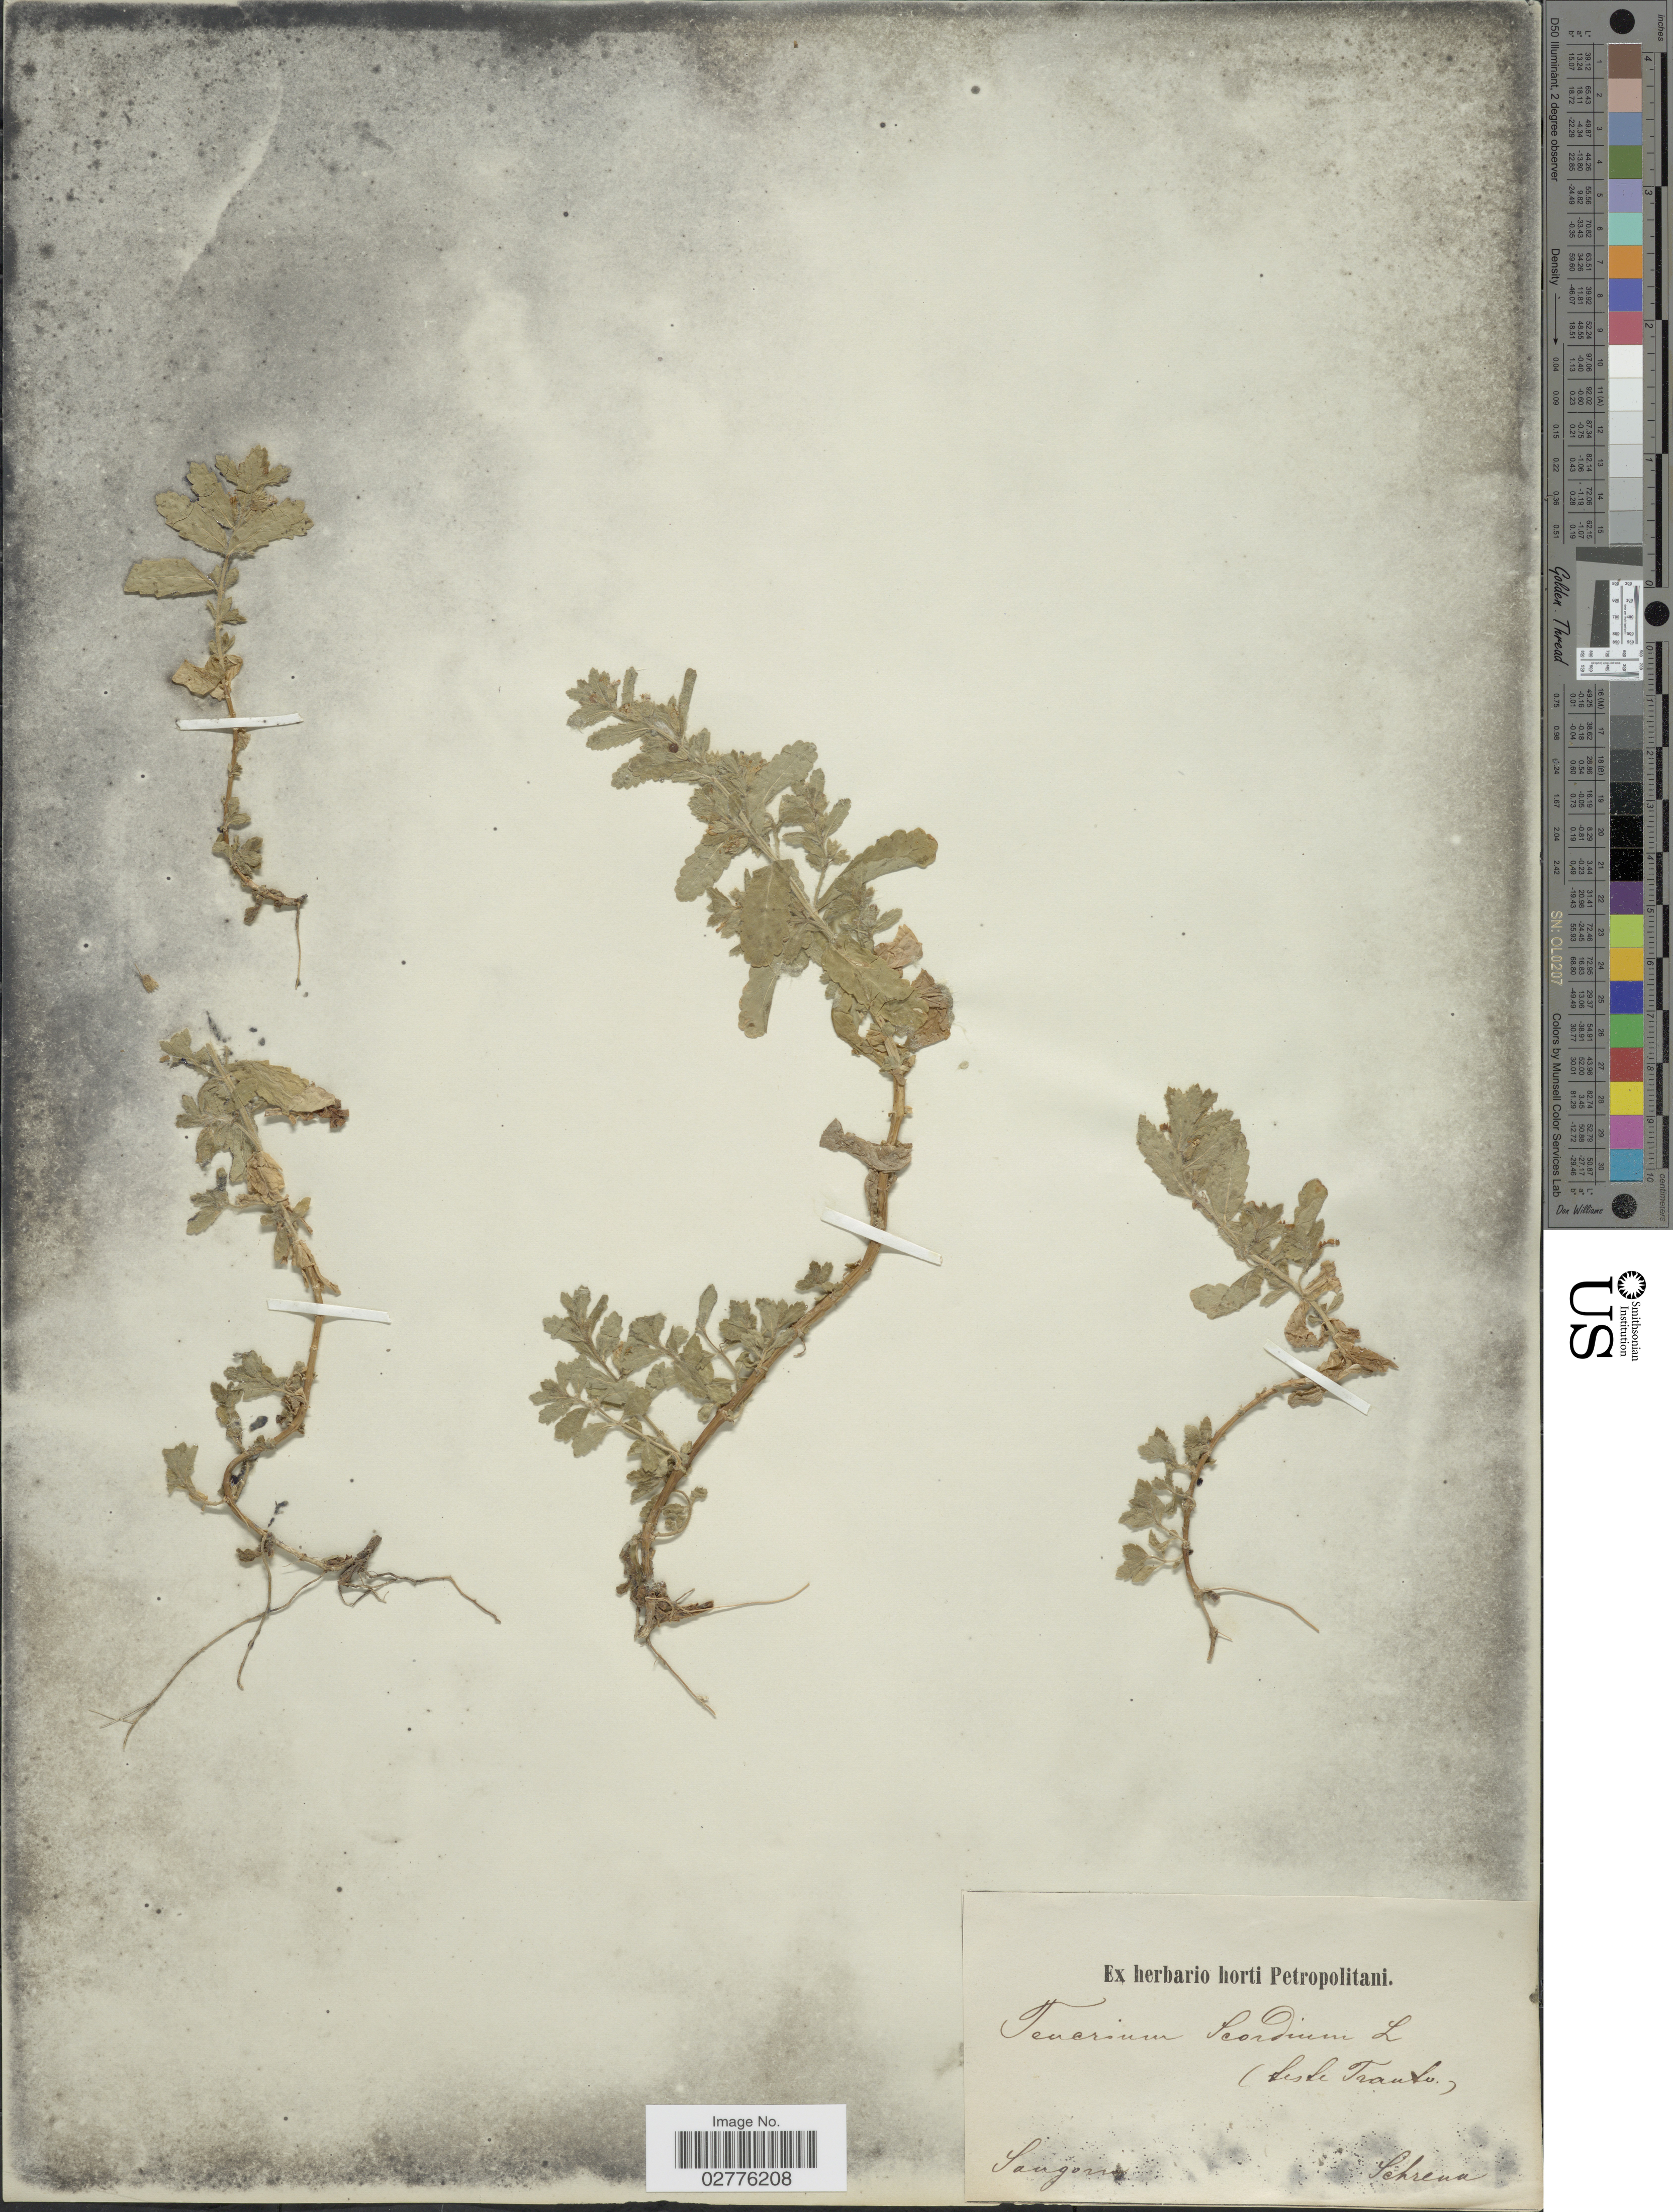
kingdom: Plantae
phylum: Tracheophyta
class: Magnoliopsida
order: Lamiales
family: Lamiaceae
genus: Teucrium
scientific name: Teucrium scordium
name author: L.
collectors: A.G. Schrenk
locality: Langon